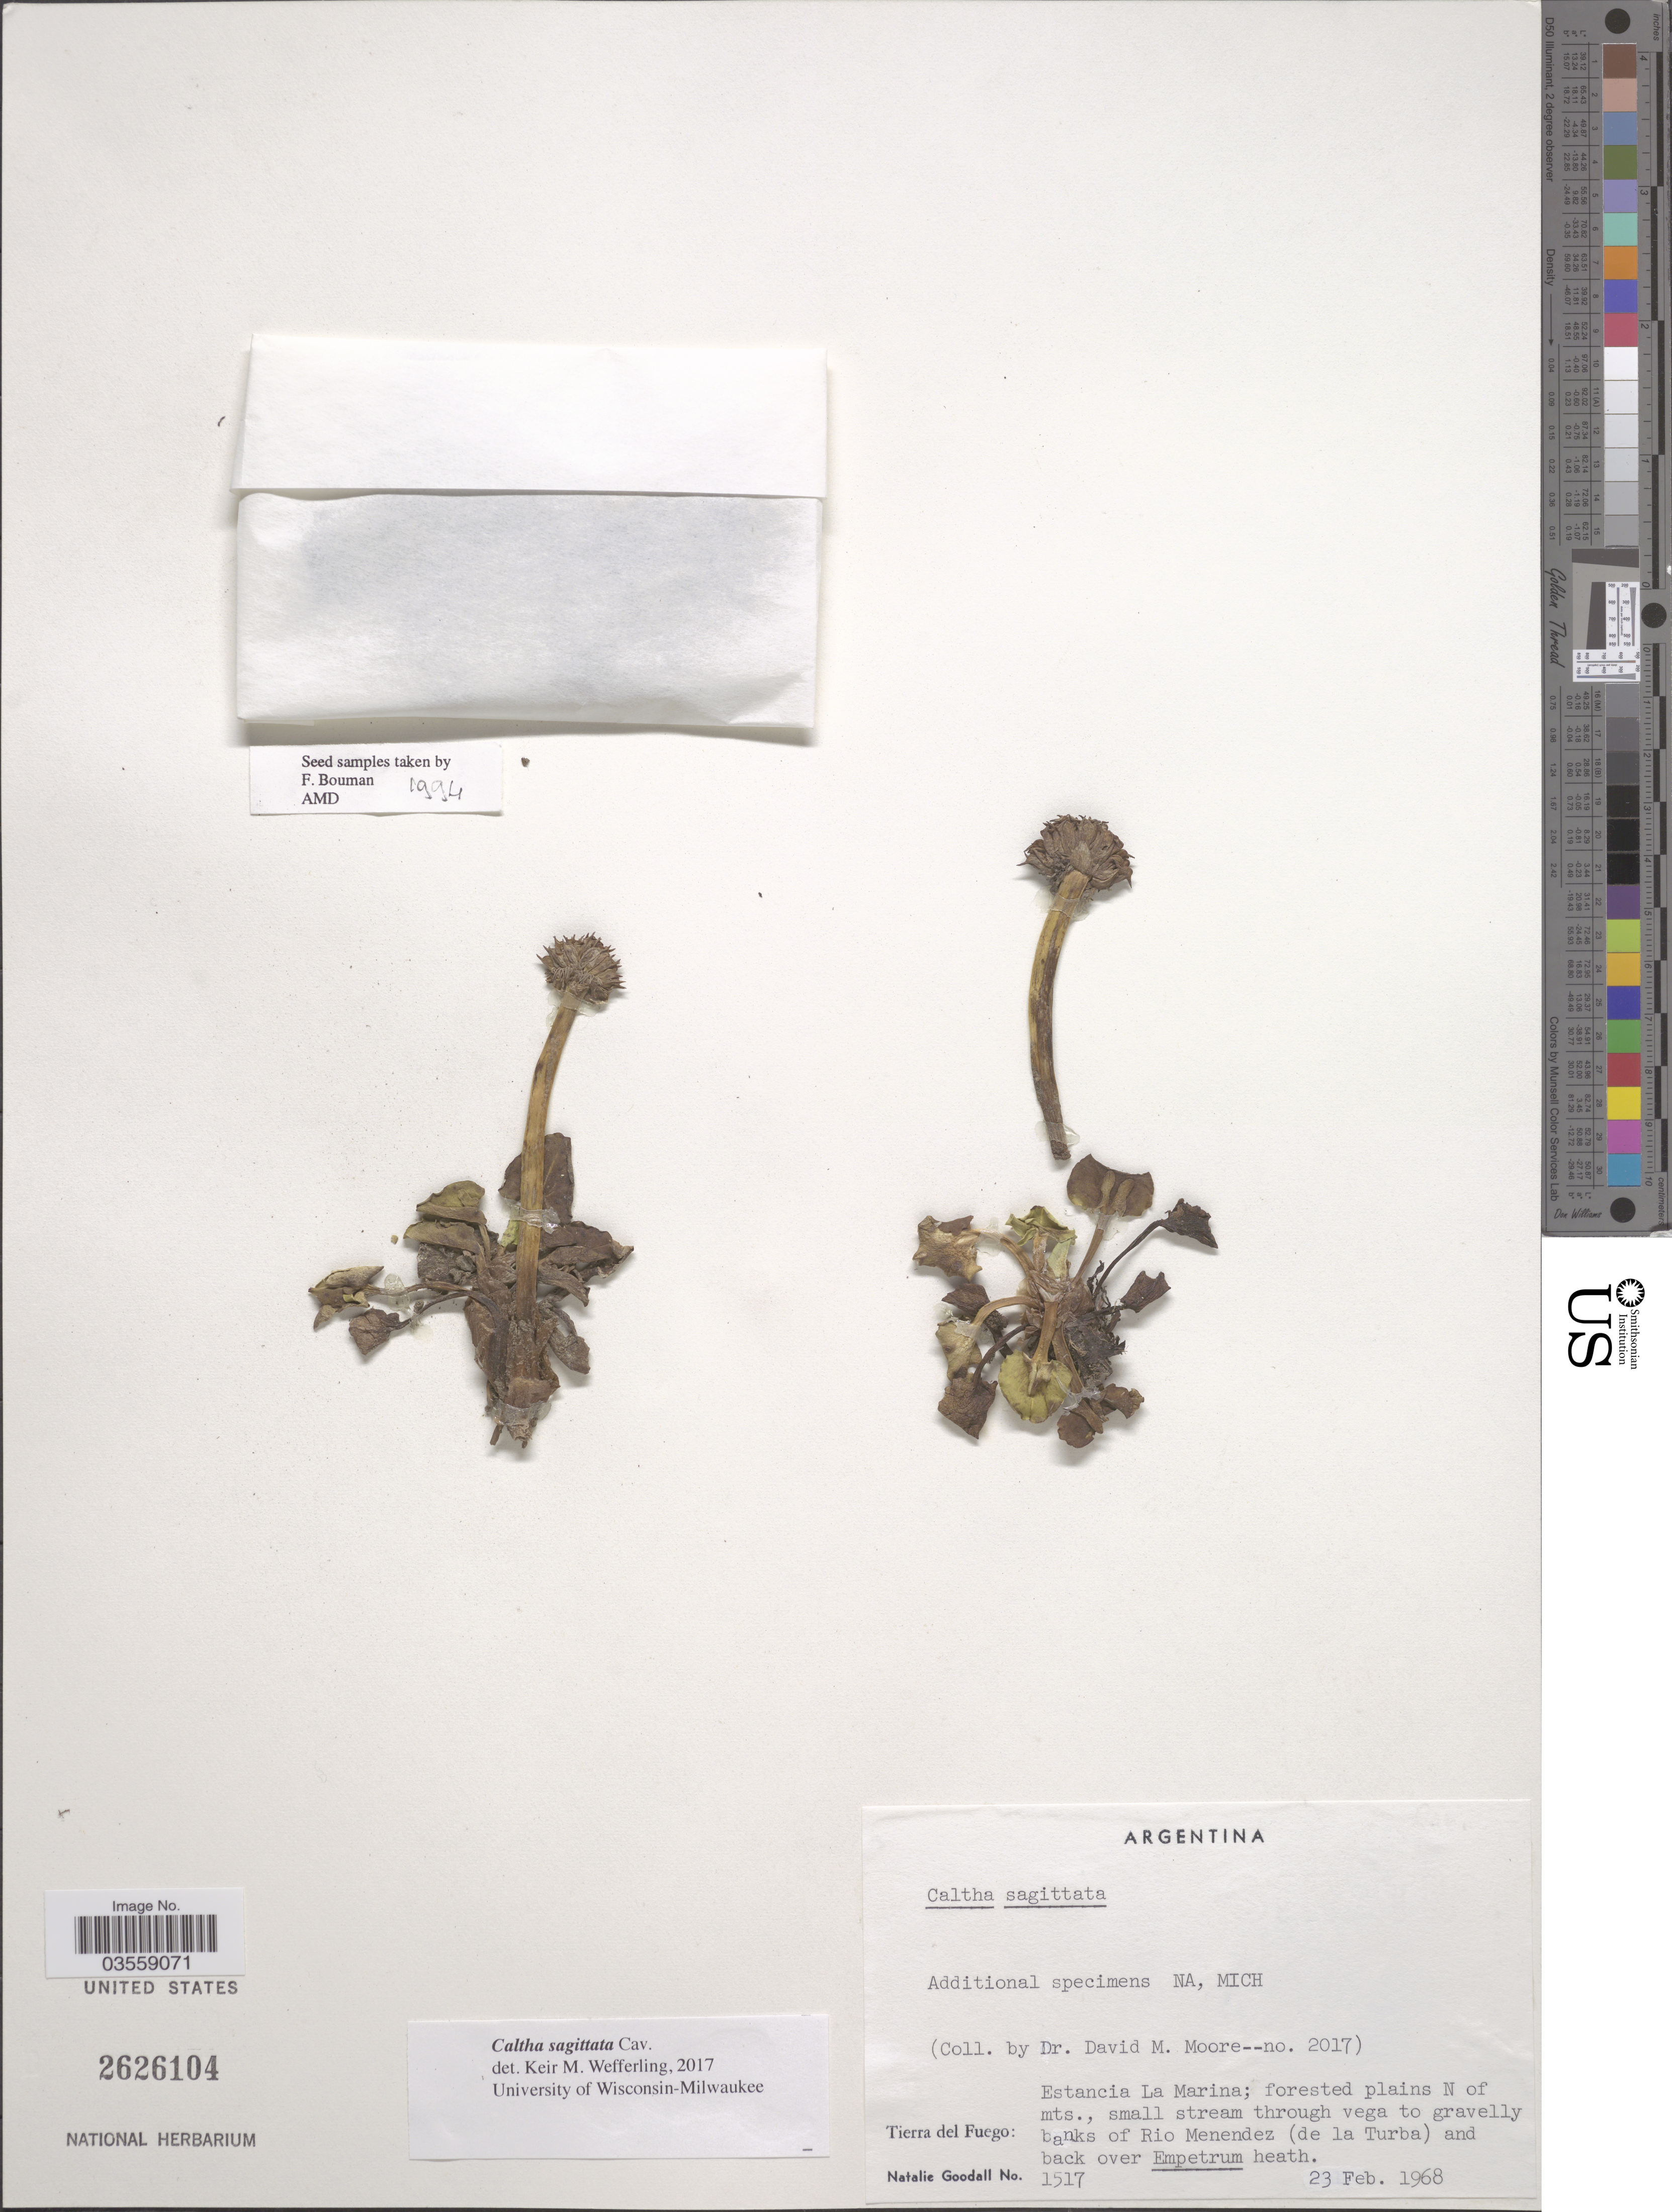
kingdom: Plantae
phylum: Tracheophyta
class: Magnoliopsida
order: Ranunculales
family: Ranunculaceae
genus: Caltha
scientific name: Caltha sagittata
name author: Cav.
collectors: N. Goodall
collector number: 1517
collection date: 1968-02-23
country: Argentina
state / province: Tierra del Fuego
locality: Estancia La Marina; forested plains N of mts., small stream through vega to gravelly banks of Rio Menendez (de la Turba).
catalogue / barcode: US 2626104